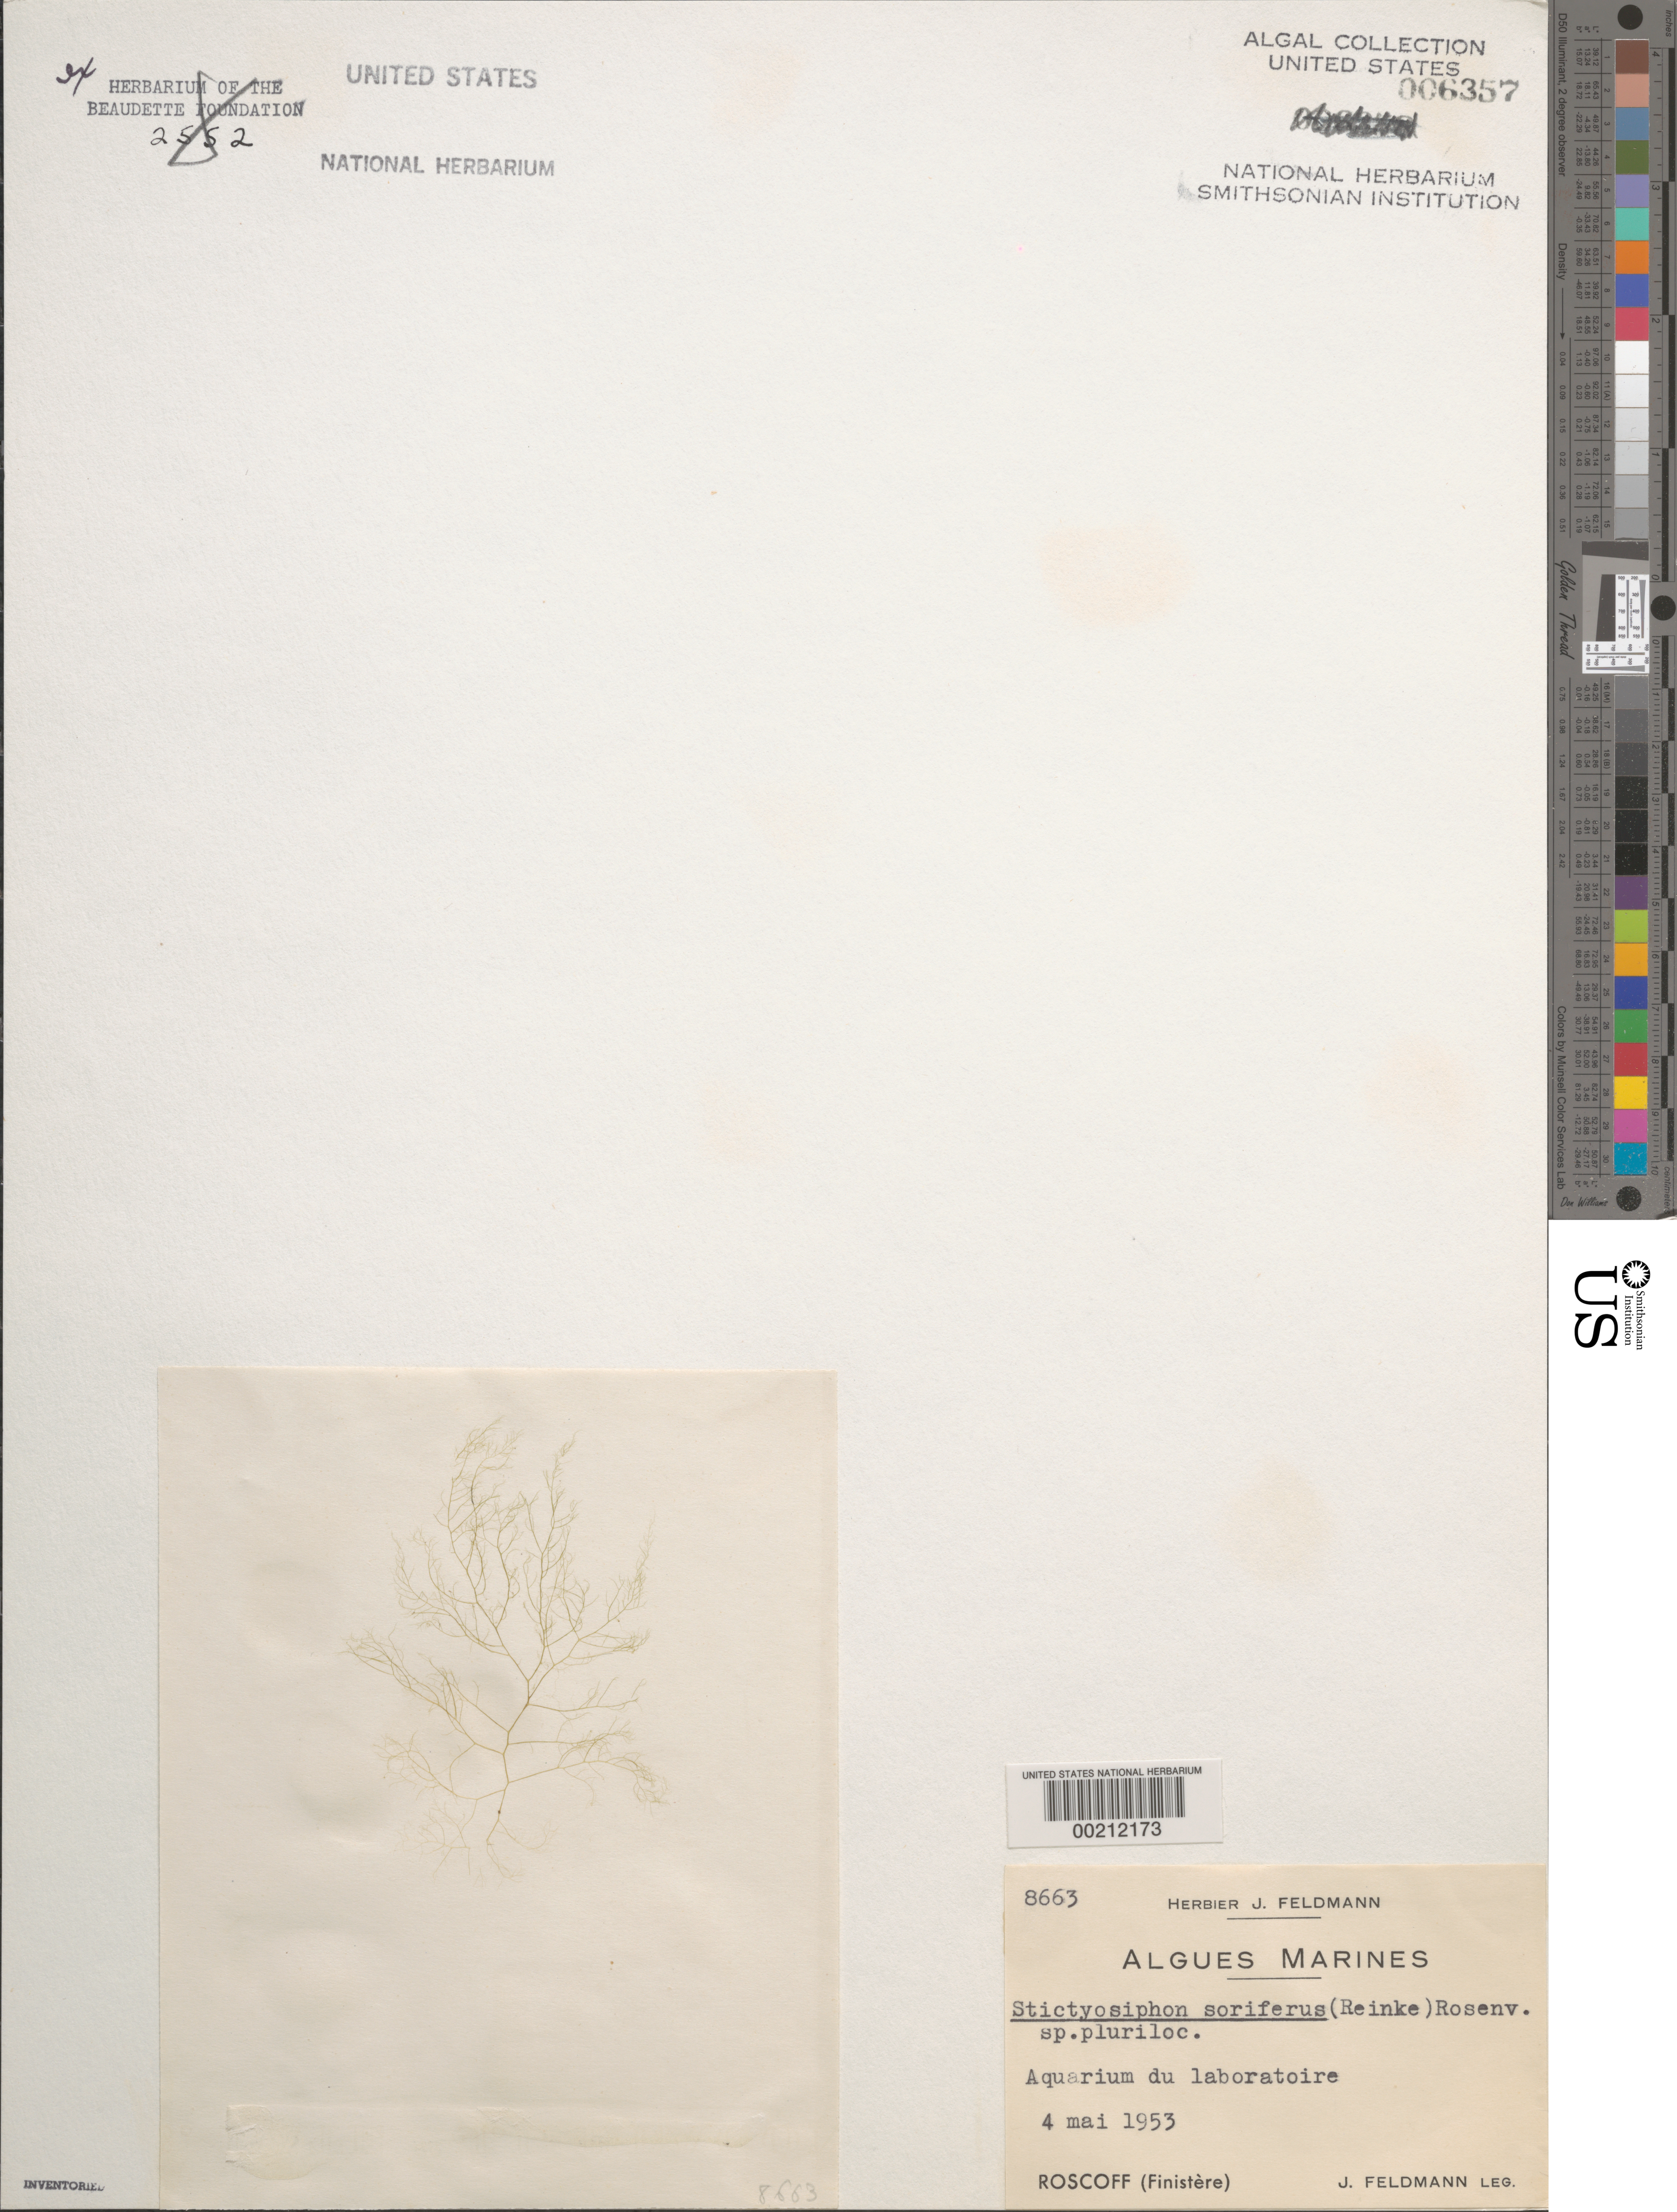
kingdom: Chromista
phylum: Ochrophyta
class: Phaeophyceae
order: Ectocarpales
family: Chordariaceae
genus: Stictyosiphon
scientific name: Stictyosiphon soriferus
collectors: J. Feldmann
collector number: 8663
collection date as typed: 04 May 1953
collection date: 1953-05-04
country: France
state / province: Bretagne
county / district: Finistère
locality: Roscoff, laboratory aquarium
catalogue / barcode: US 6357